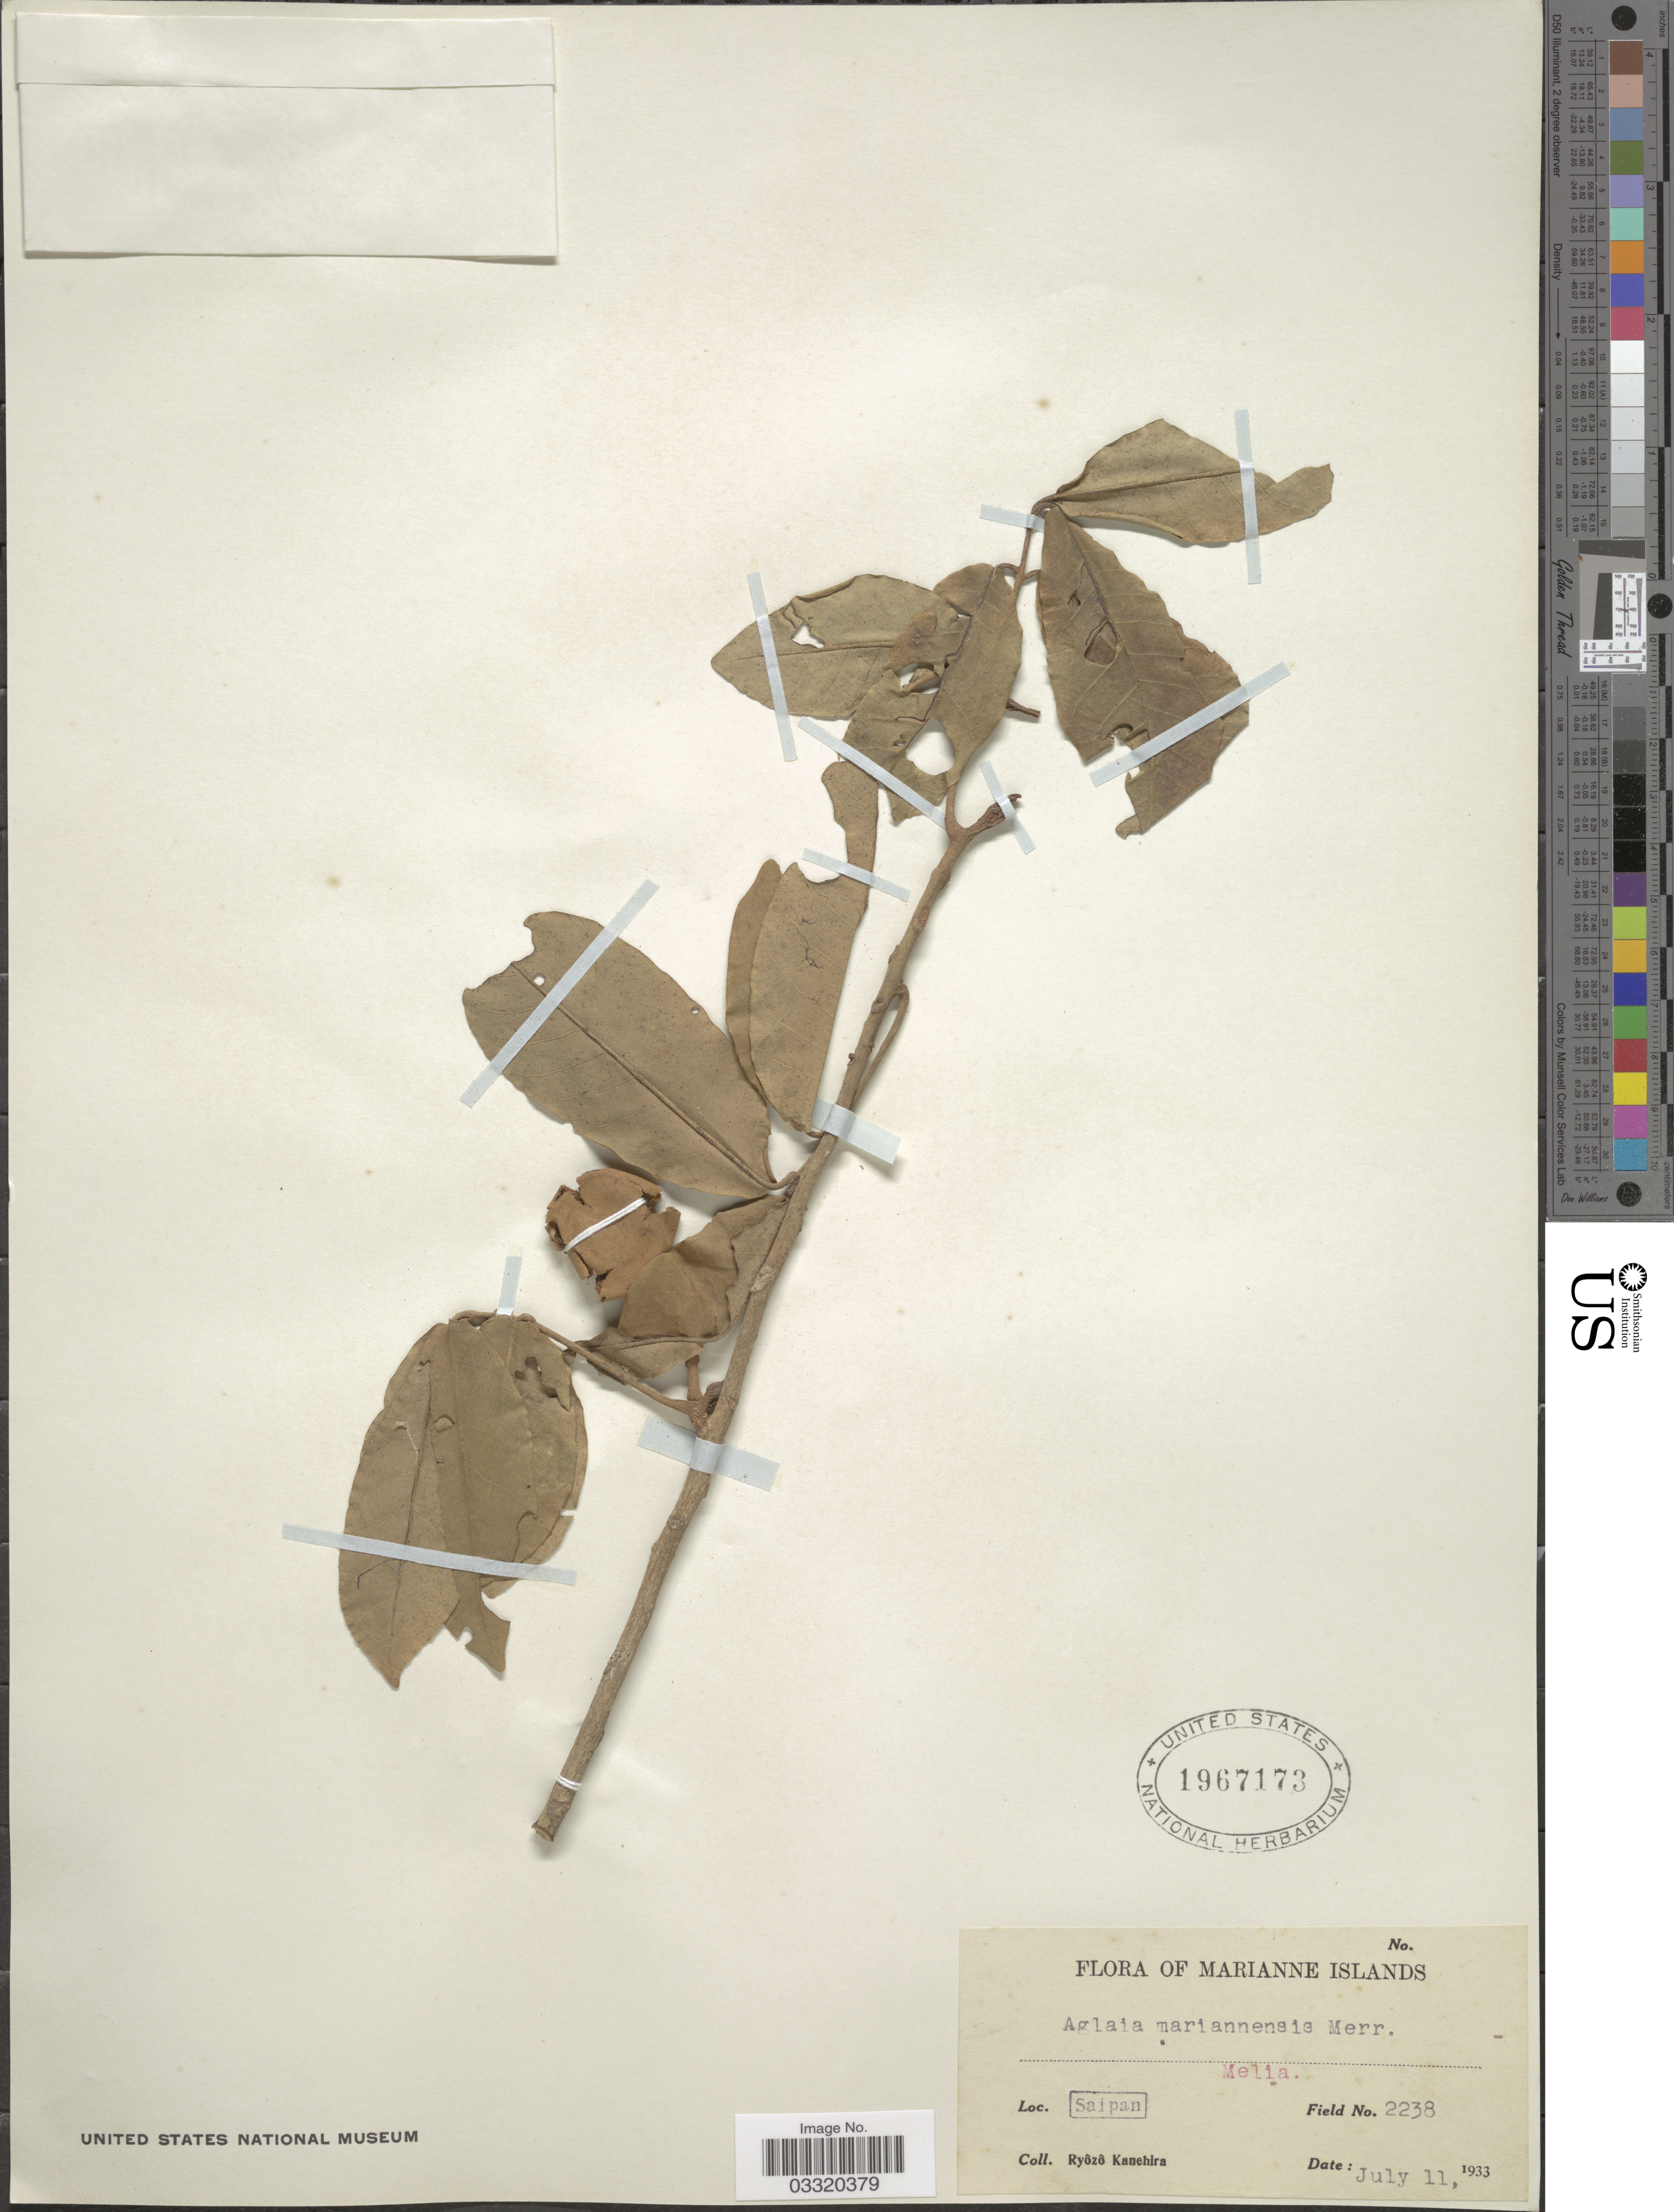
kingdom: Plantae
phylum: Tracheophyta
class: Magnoliopsida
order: Sapindales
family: Meliaceae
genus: Aglaia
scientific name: Aglaia mariannensis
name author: Merr.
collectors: R. Kanehira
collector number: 2238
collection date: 1933-07-11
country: Northern Mariana Islands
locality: Marianne Islands. Saipan.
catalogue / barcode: US 1967173